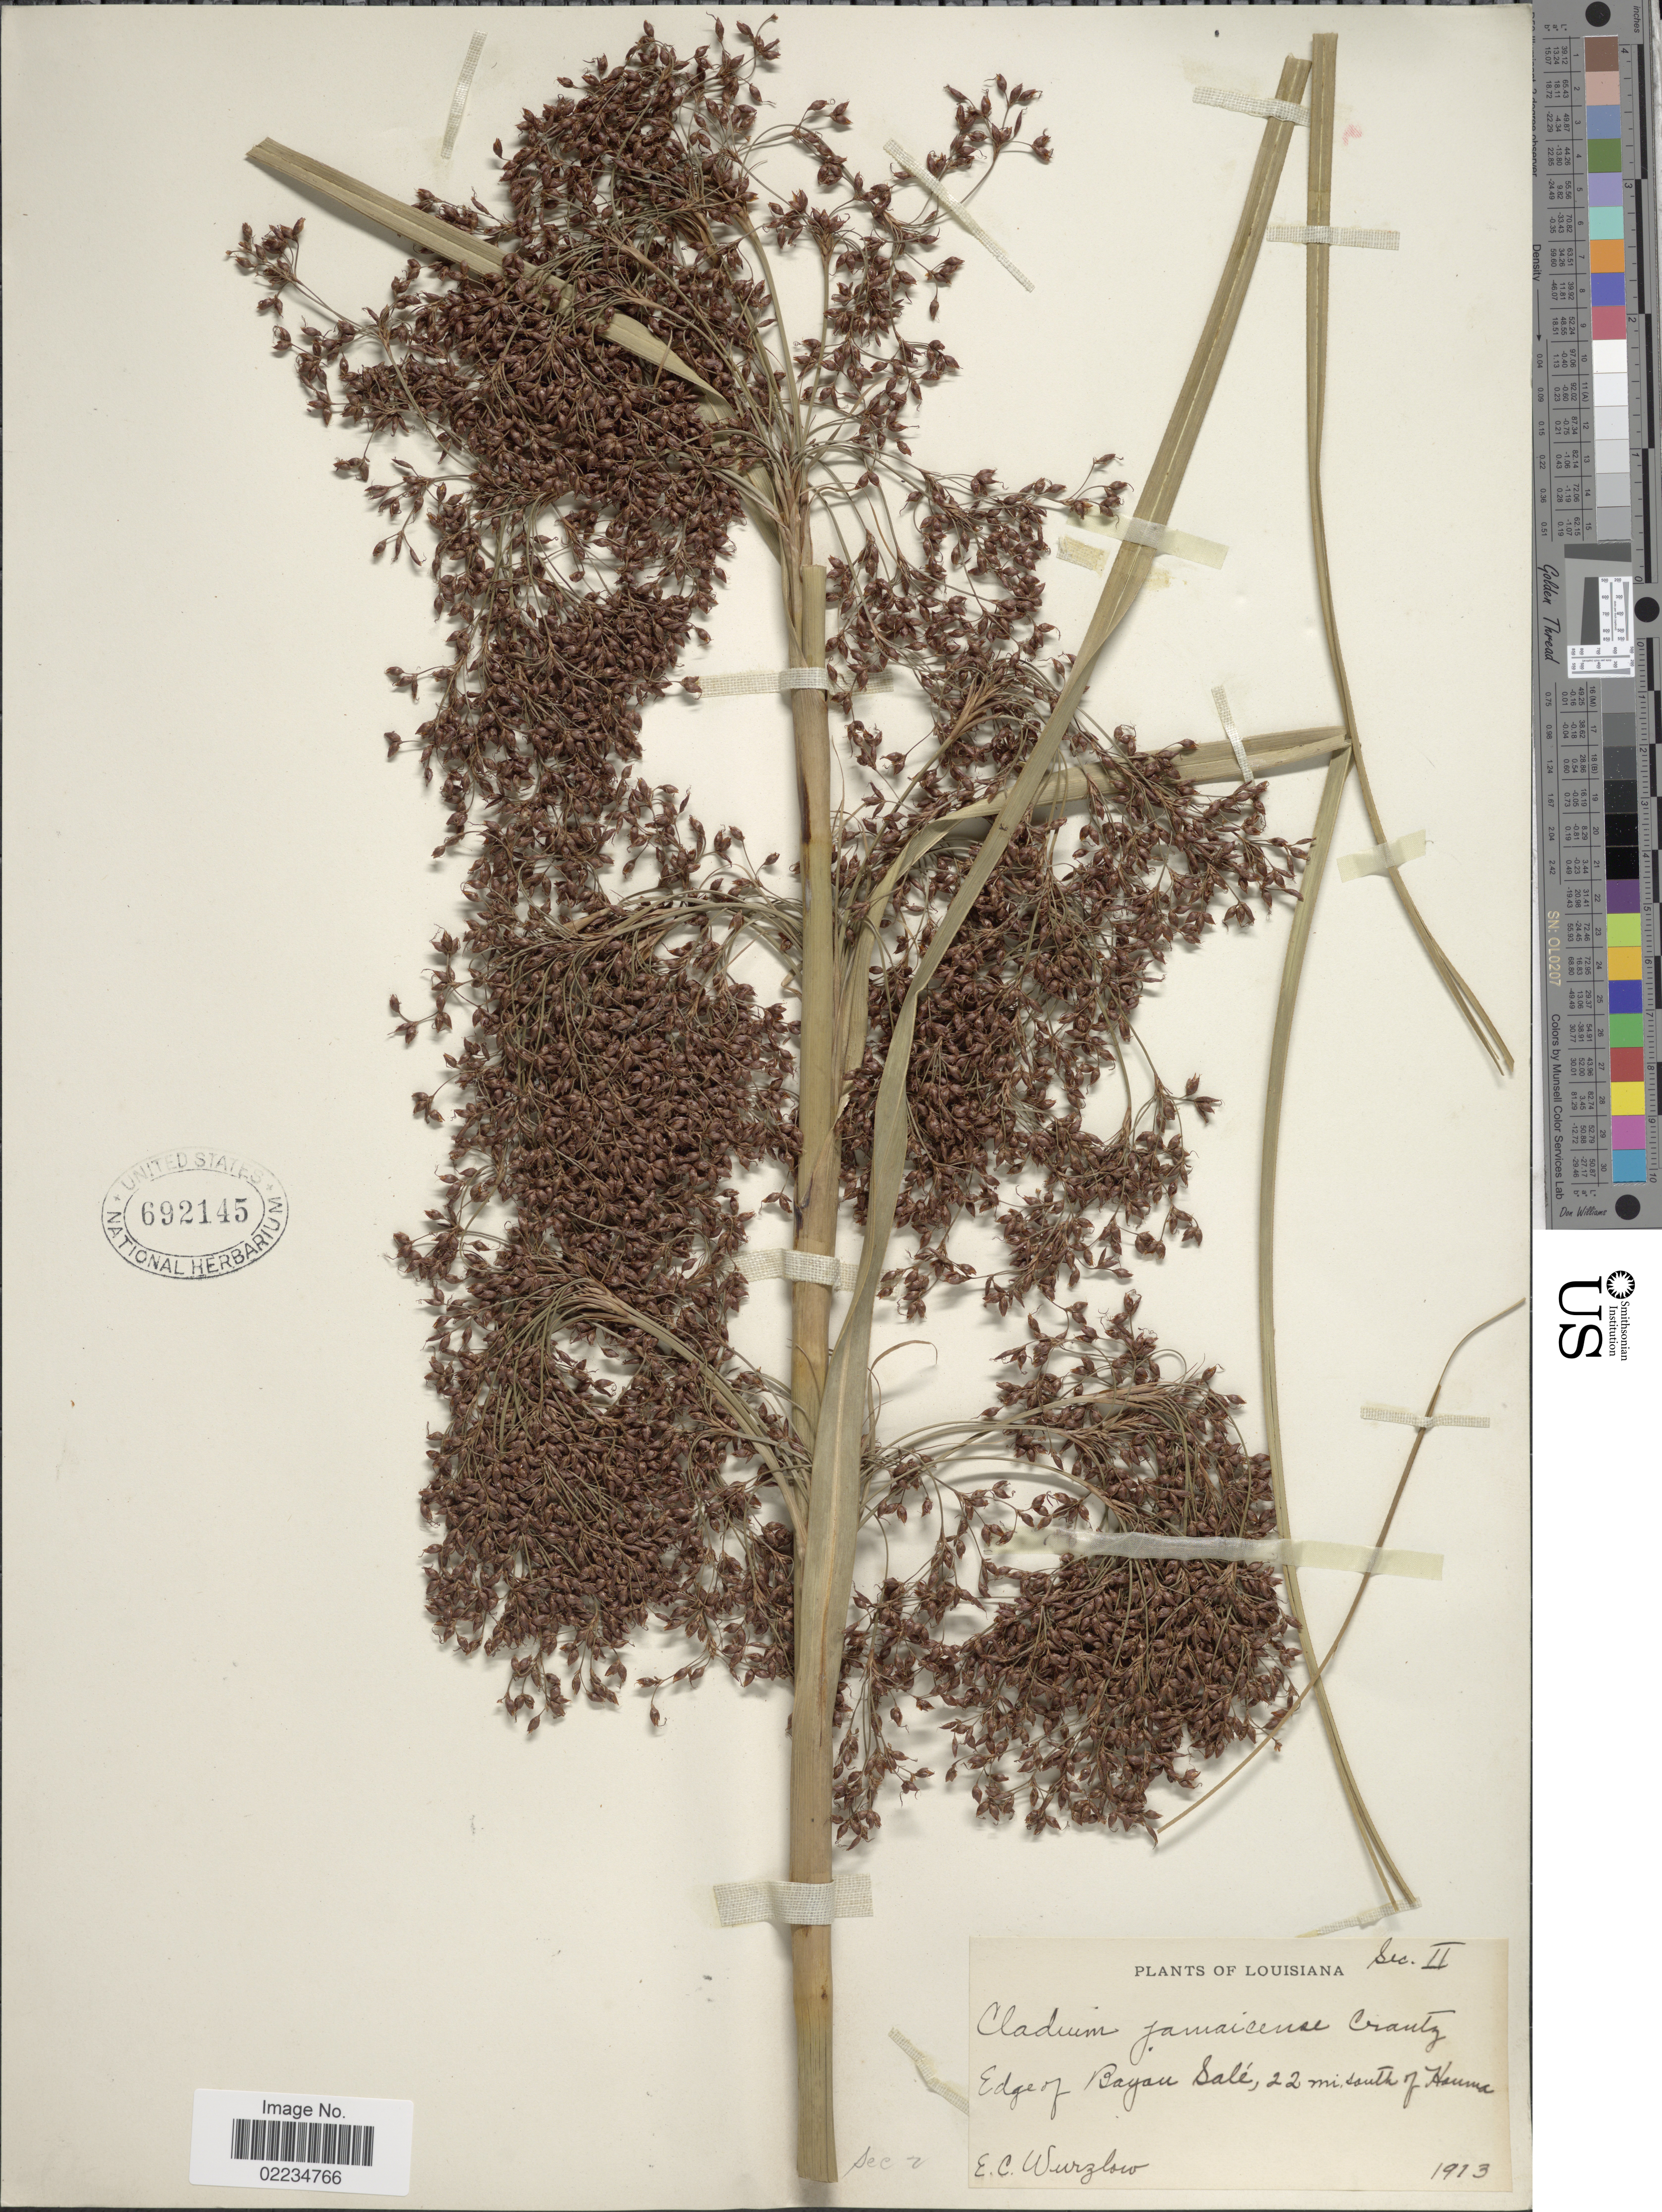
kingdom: Plantae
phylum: Tracheophyta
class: Liliopsida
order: Poales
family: Cyperaceae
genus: Cladium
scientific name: Cladium jamaicense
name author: Crantz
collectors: E. Wurzlow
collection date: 1913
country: United States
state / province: Louisiana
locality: Edge of Bayou Sale, 22 mi. south of Houma.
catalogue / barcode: US 692145